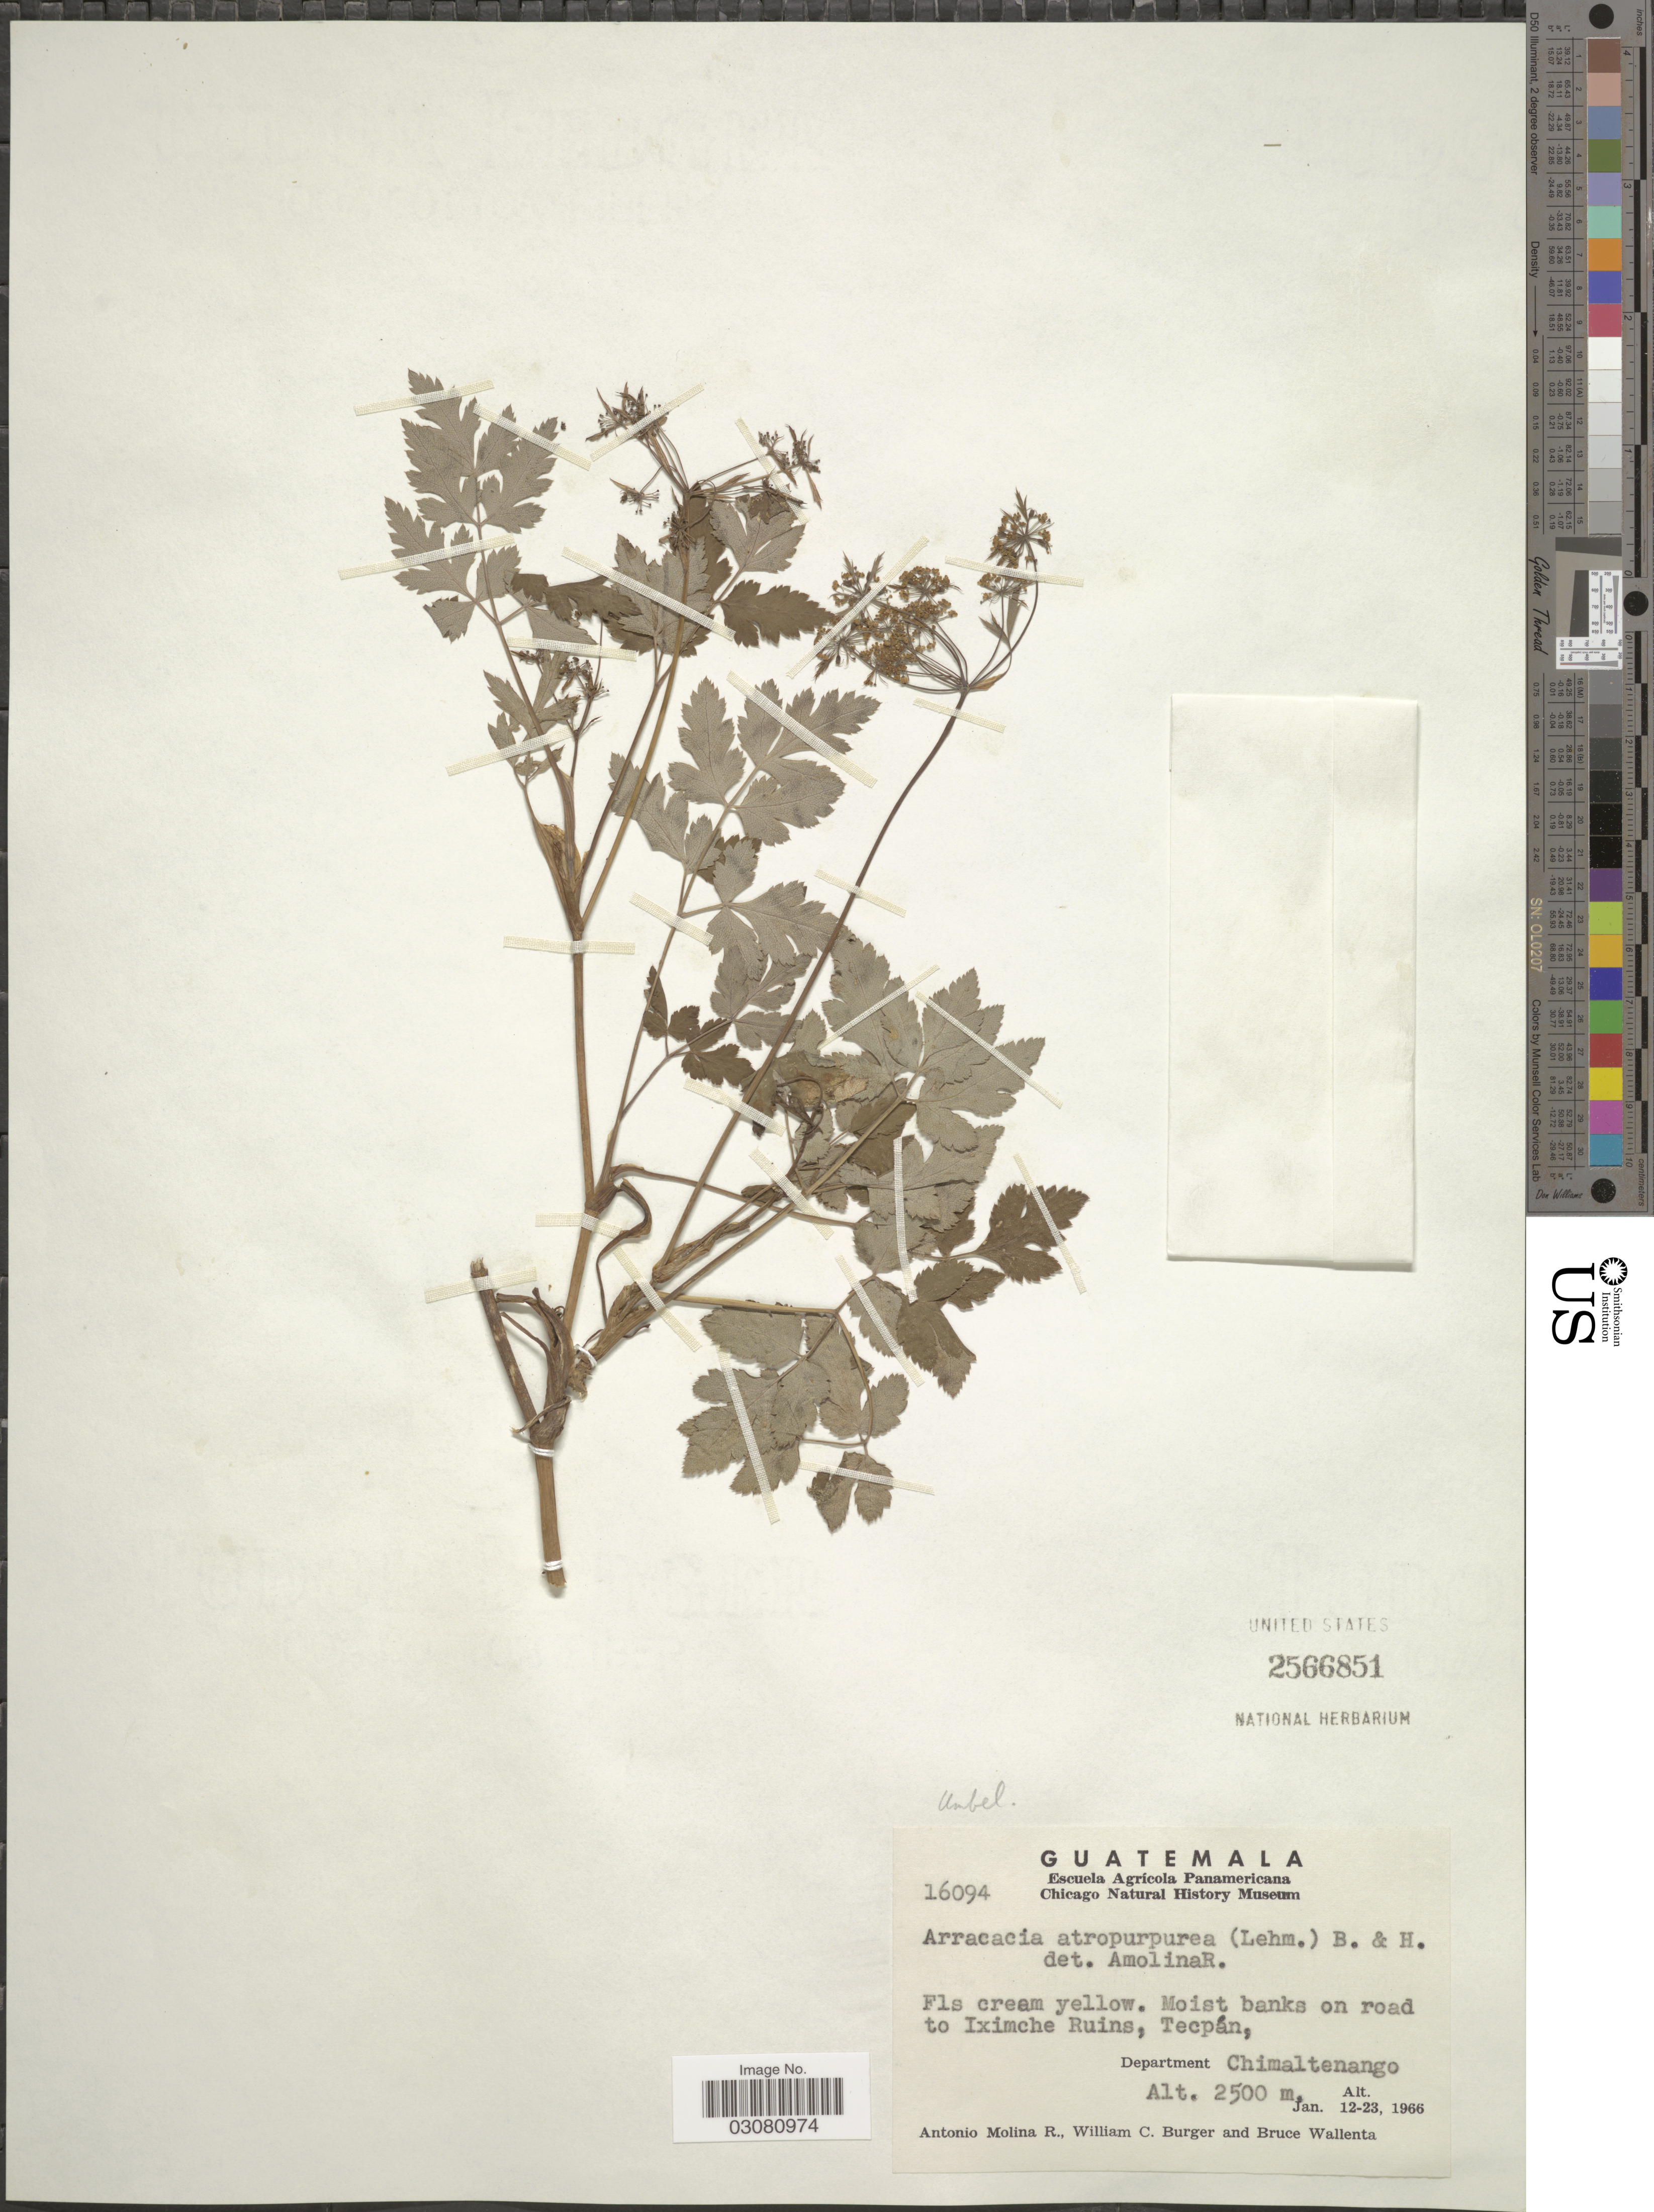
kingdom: Plantae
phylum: Tracheophyta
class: Magnoliopsida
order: Apiales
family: Apiaceae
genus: Arracacia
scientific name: Arracacia atropurpurea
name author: (Lehm.) Benth. & Hook. f. ex Hemsl.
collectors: A. Molina R., W. Burger & B. Wallenta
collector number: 16094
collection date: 1966-01-12/1966-01-23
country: Guatemala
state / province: Chimaltenango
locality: Moist banks on road to Iximche Ruins, Tecpán, Department Chimaltenango.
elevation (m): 2500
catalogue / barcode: US 2566851